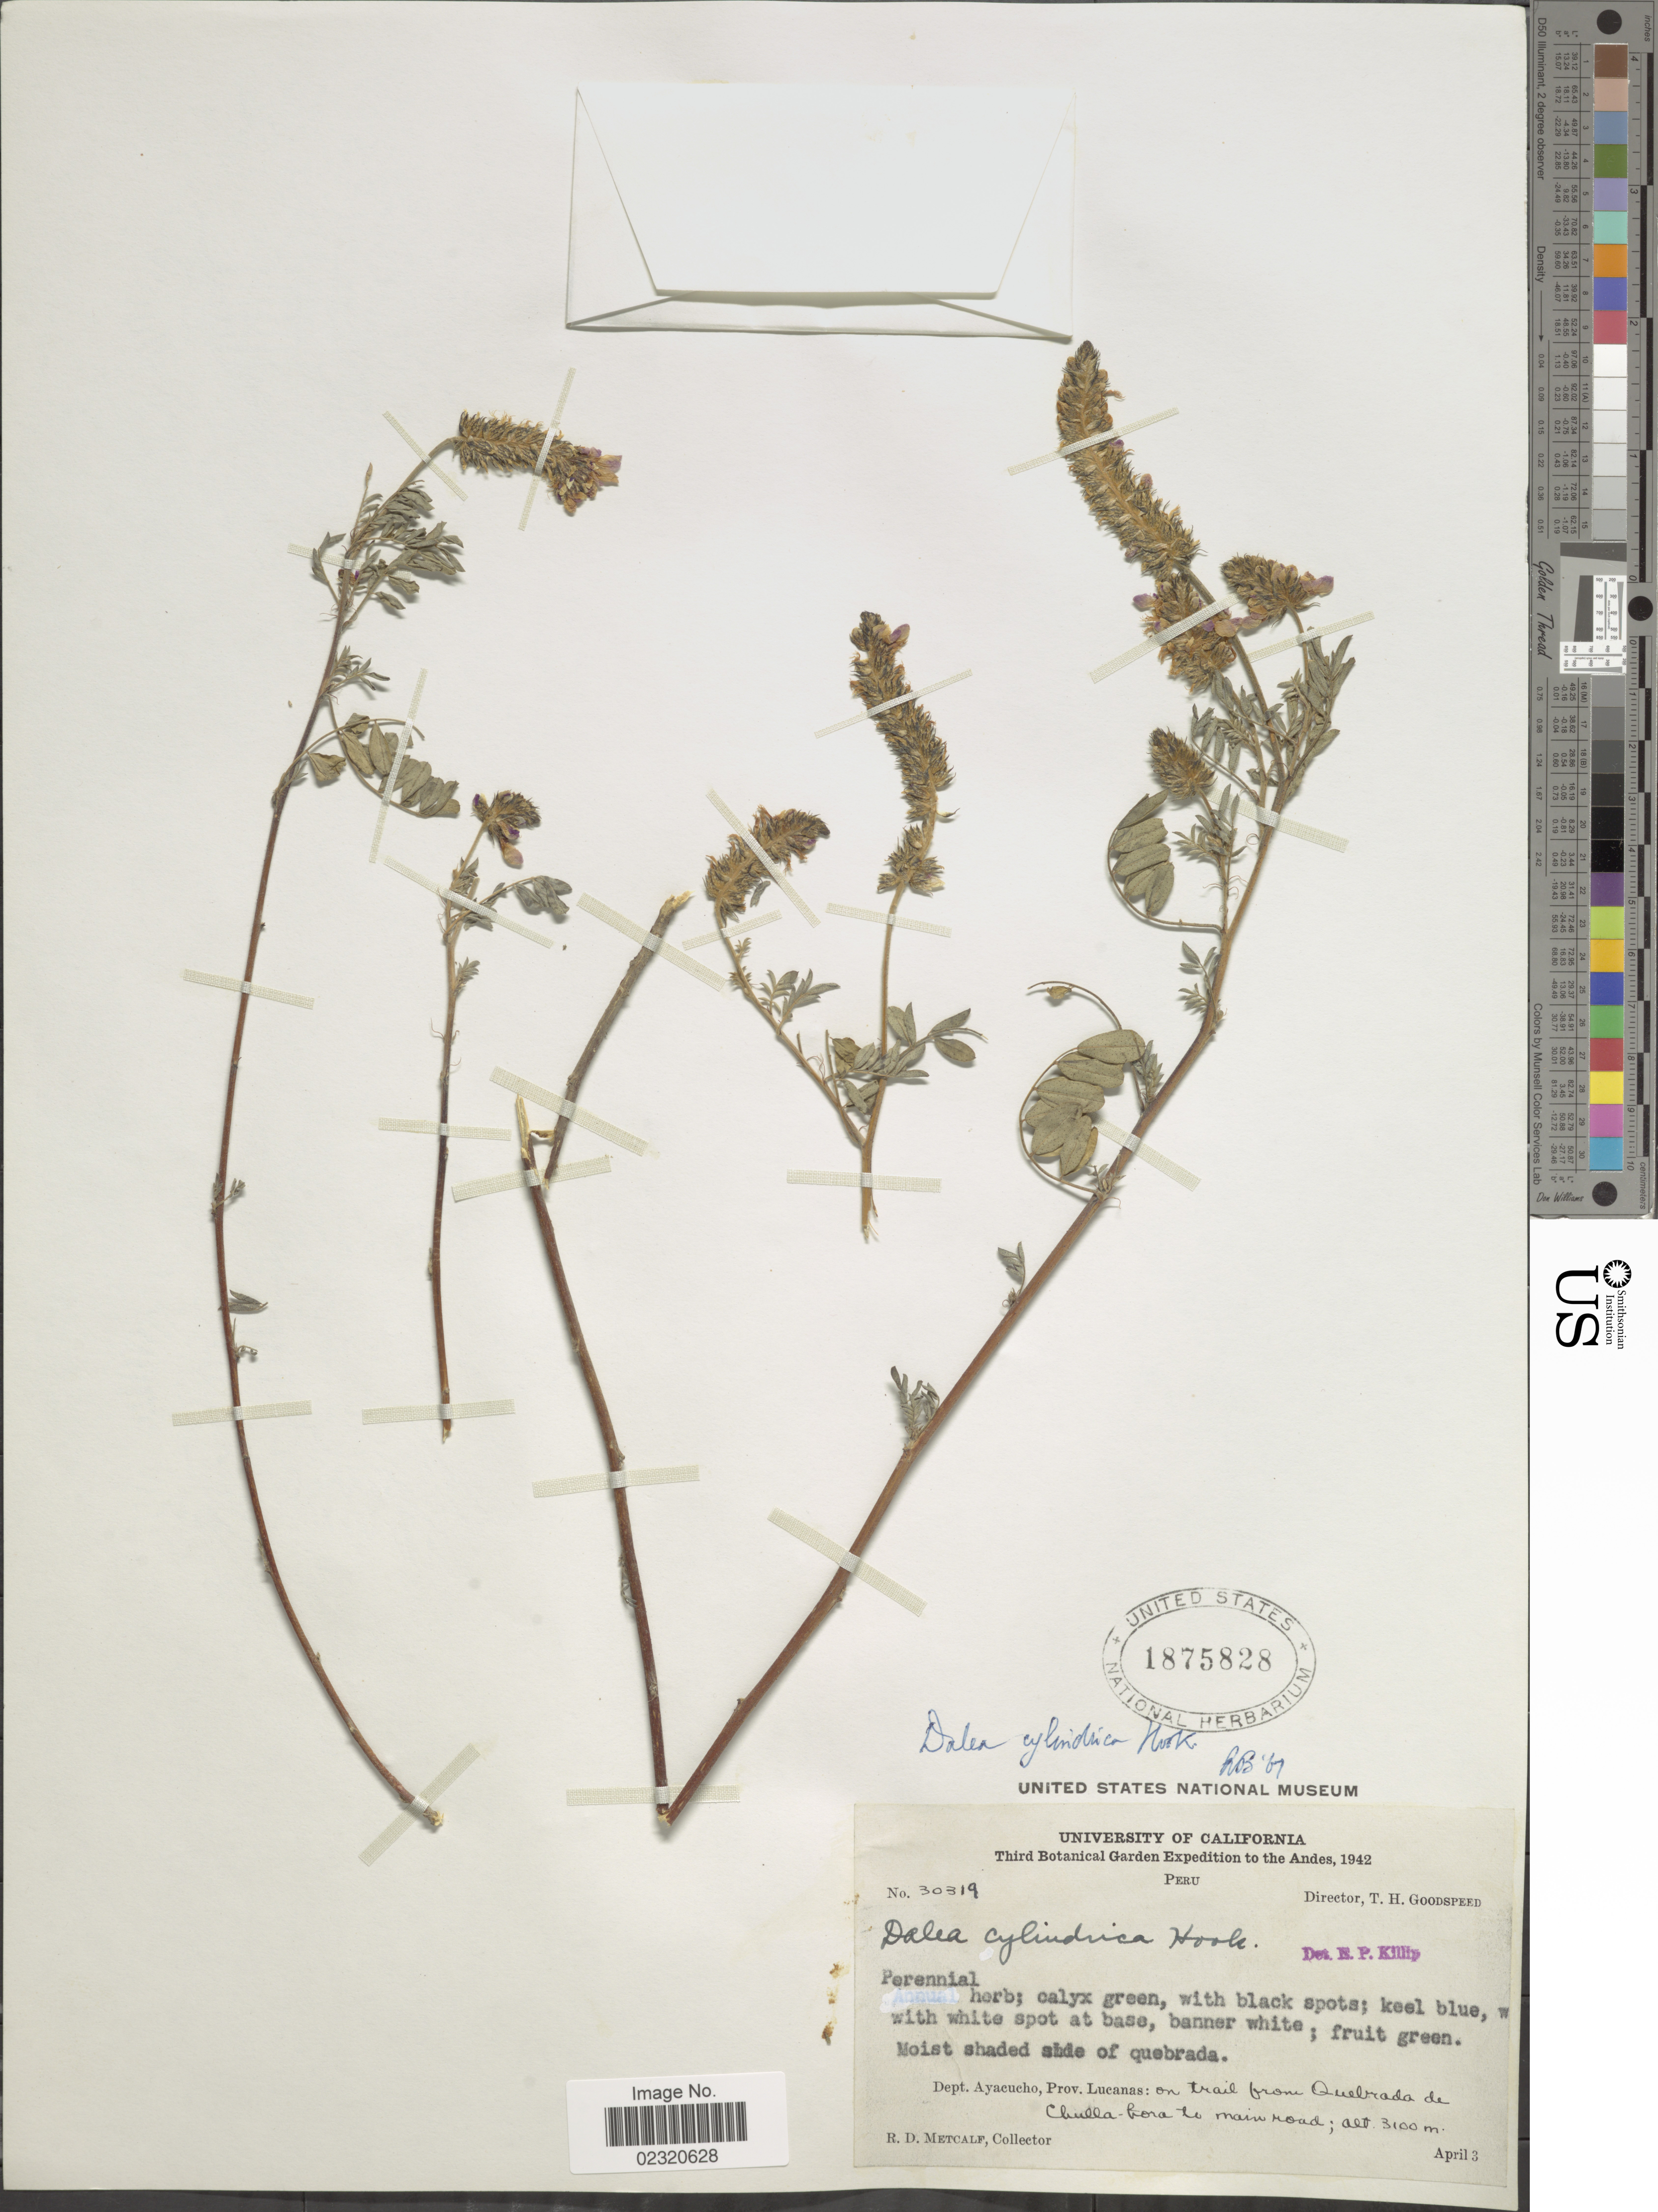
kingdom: Plantae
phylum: Tracheophyta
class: Magnoliopsida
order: Fabales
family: Fabaceae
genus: Dalea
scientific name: Dalea cylindrica var. cylindrica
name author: Hook.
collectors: R. D. Metcalf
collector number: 30319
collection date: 1942-04-03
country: Peru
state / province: Ayacucho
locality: The Andes, Prov. Lucanas: on trail from Quebrada de Chulla bora to main road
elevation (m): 3100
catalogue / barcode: US 1875828